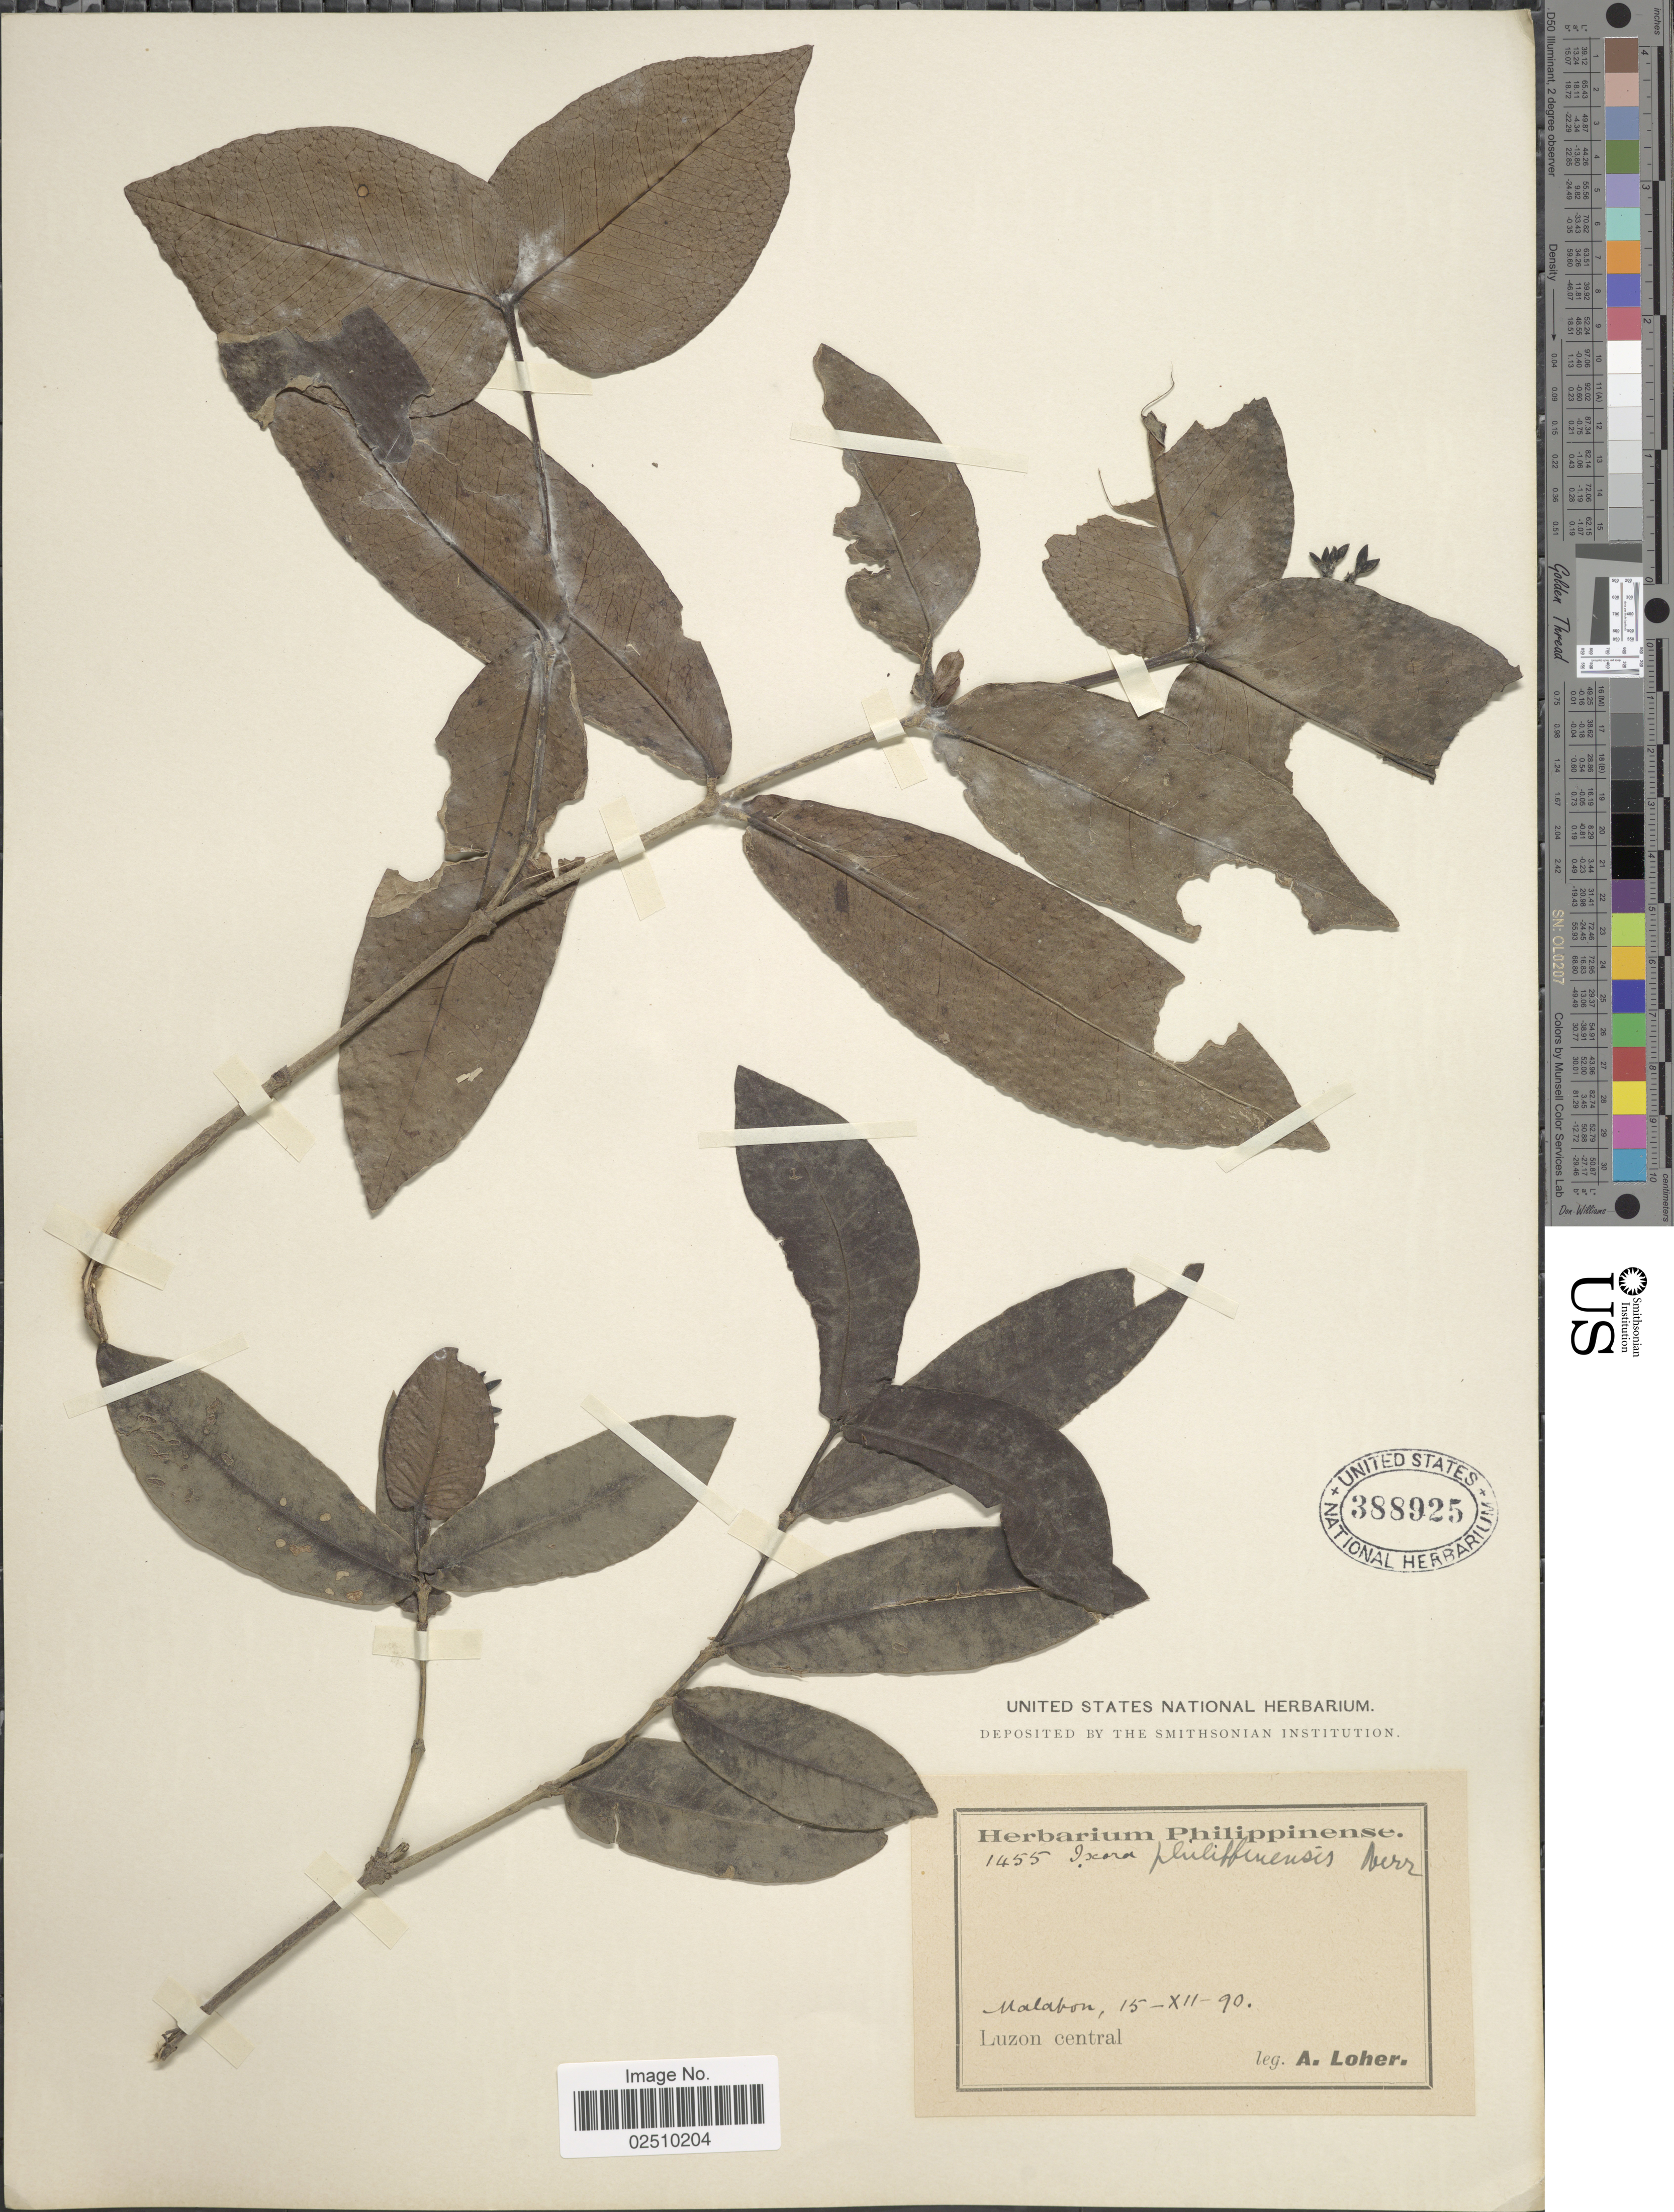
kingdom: Plantae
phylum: Tracheophyta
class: Magnoliopsida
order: Gentianales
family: Rubiaceae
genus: Ixora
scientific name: Ixora philippinensis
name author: Merr.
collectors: A. Loher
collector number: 1455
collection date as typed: Transcribed d/m/y: 15/12/90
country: Philippines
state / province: Central Luzon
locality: Malabon, Luzon central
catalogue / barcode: US 388925